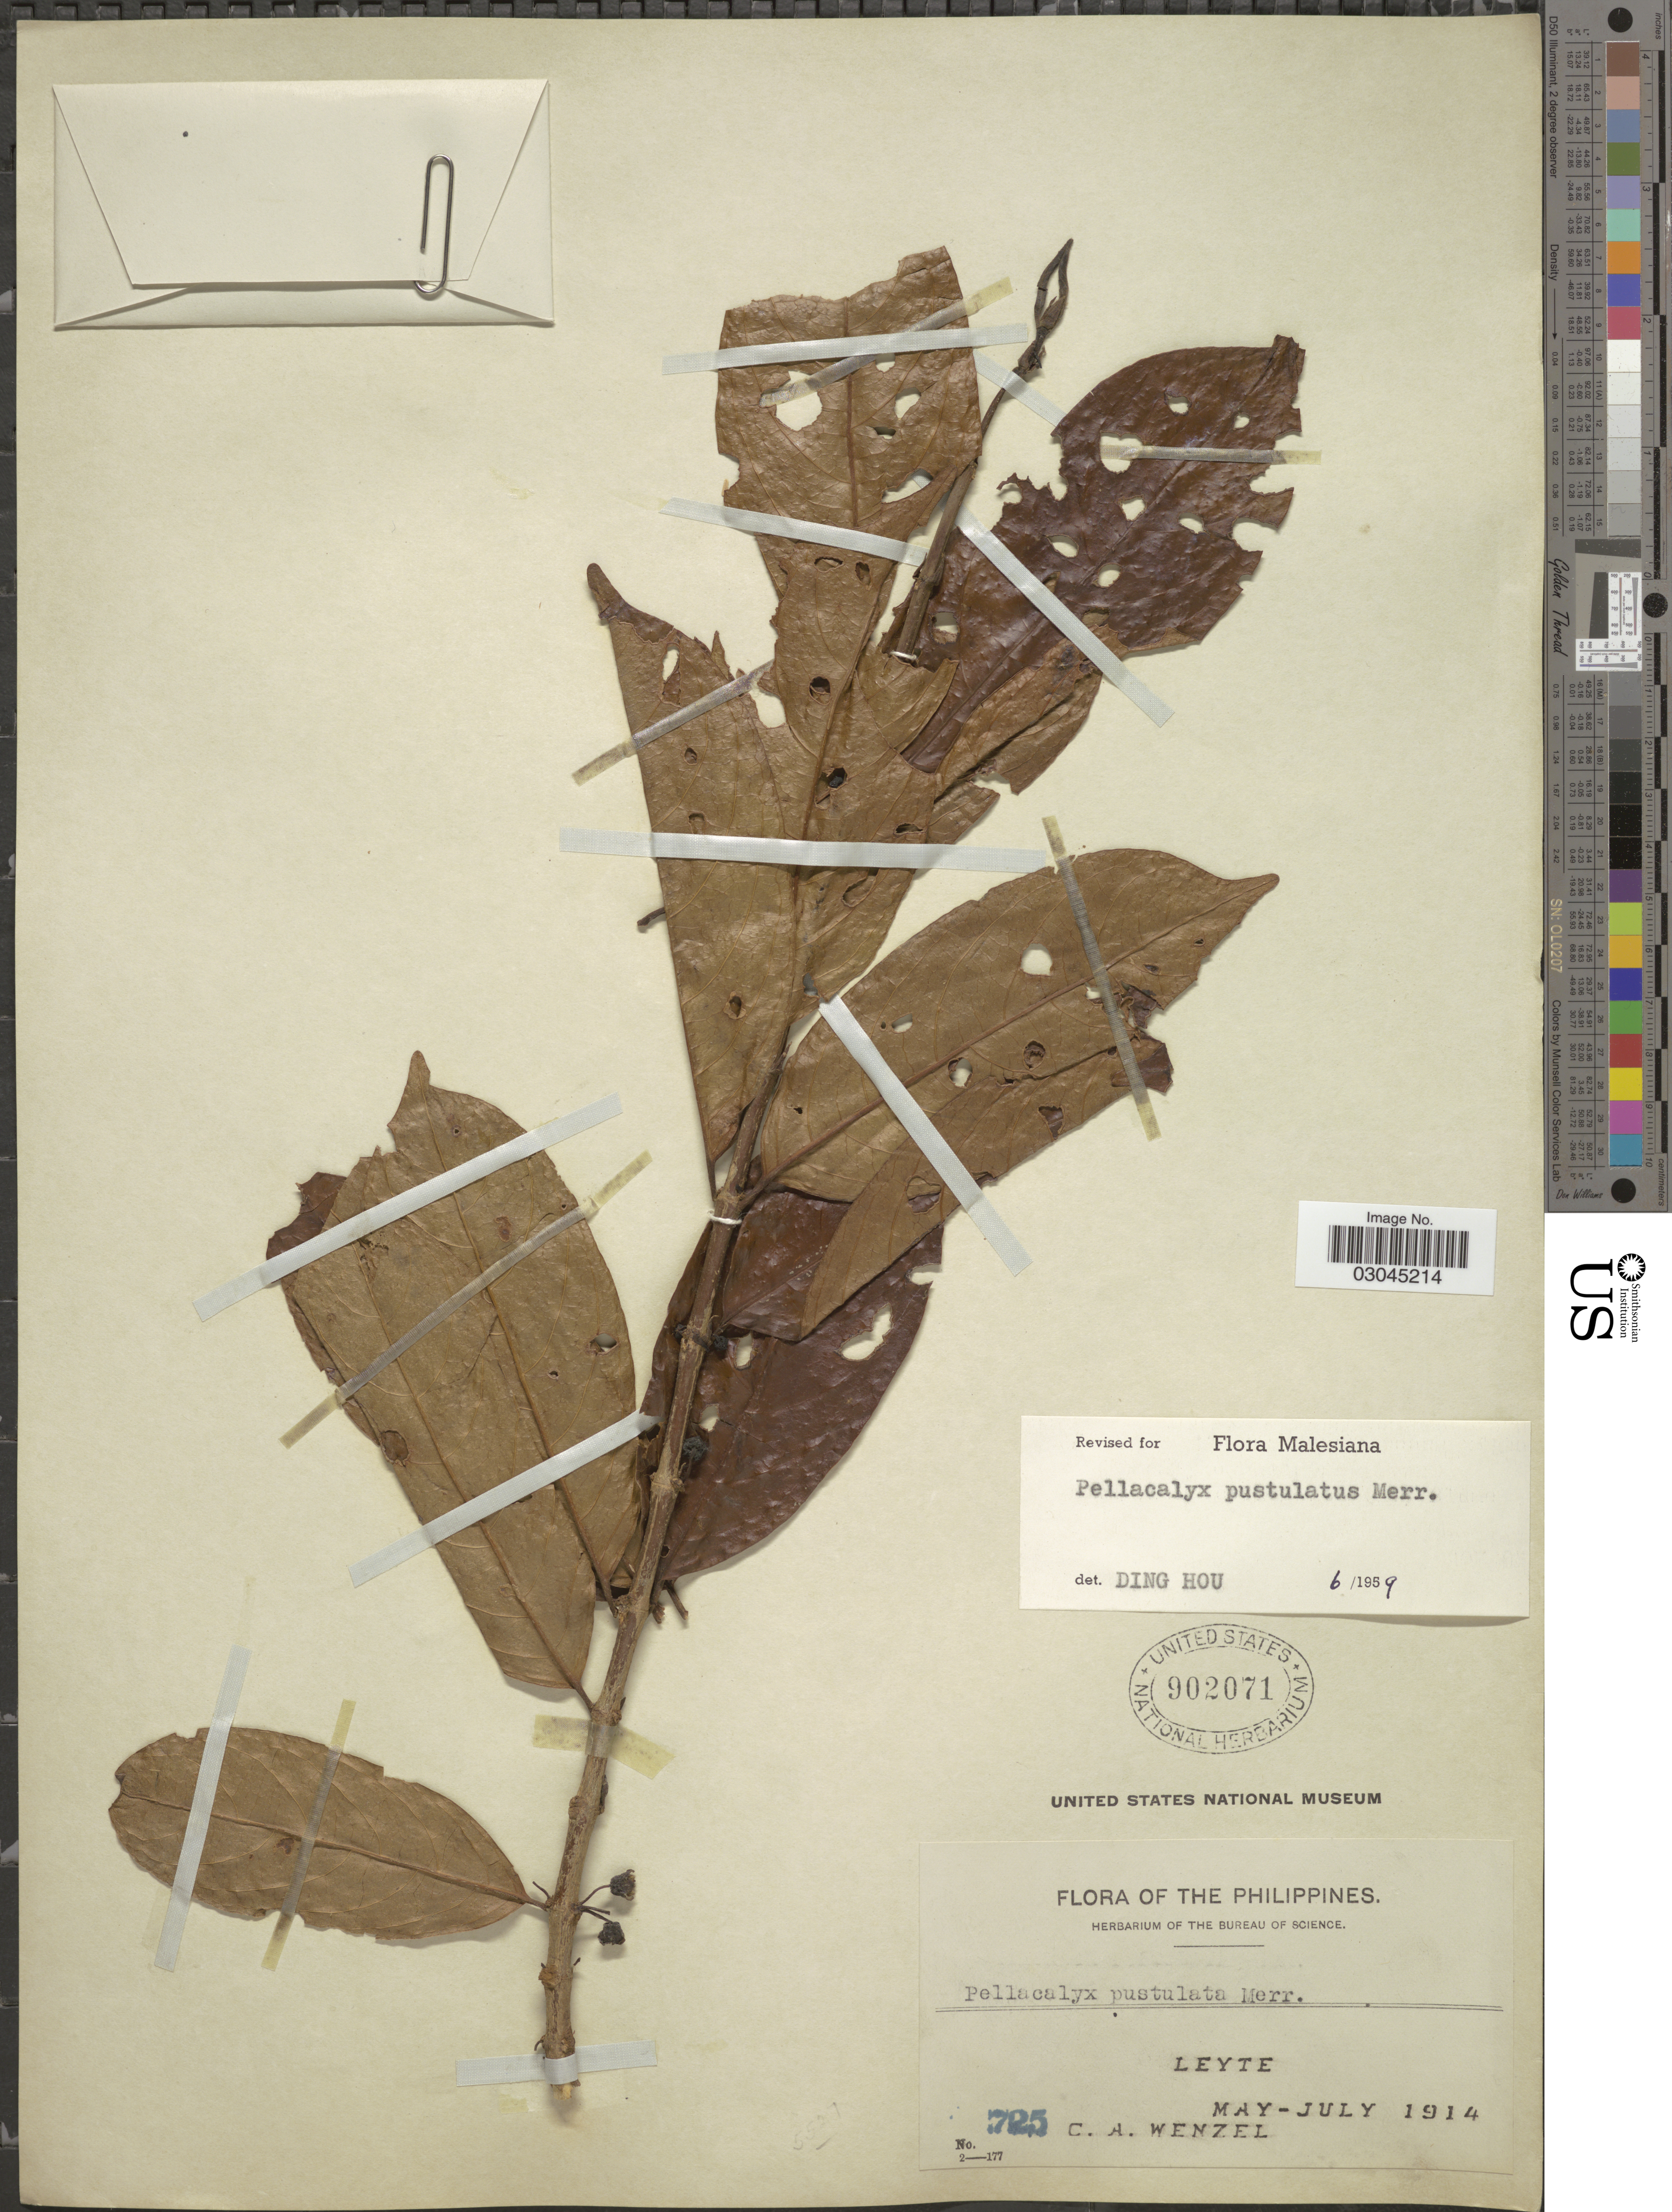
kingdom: Plantae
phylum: Tracheophyta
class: Magnoliopsida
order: Malpighiales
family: Rhizophoraceae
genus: Pellacalyx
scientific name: Pellacalyx pustulata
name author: Merr.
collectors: C. Wenzel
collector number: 725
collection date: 1914-05/1914-07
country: Philippines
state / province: Eastern Visayas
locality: Leyte.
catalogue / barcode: US 902071